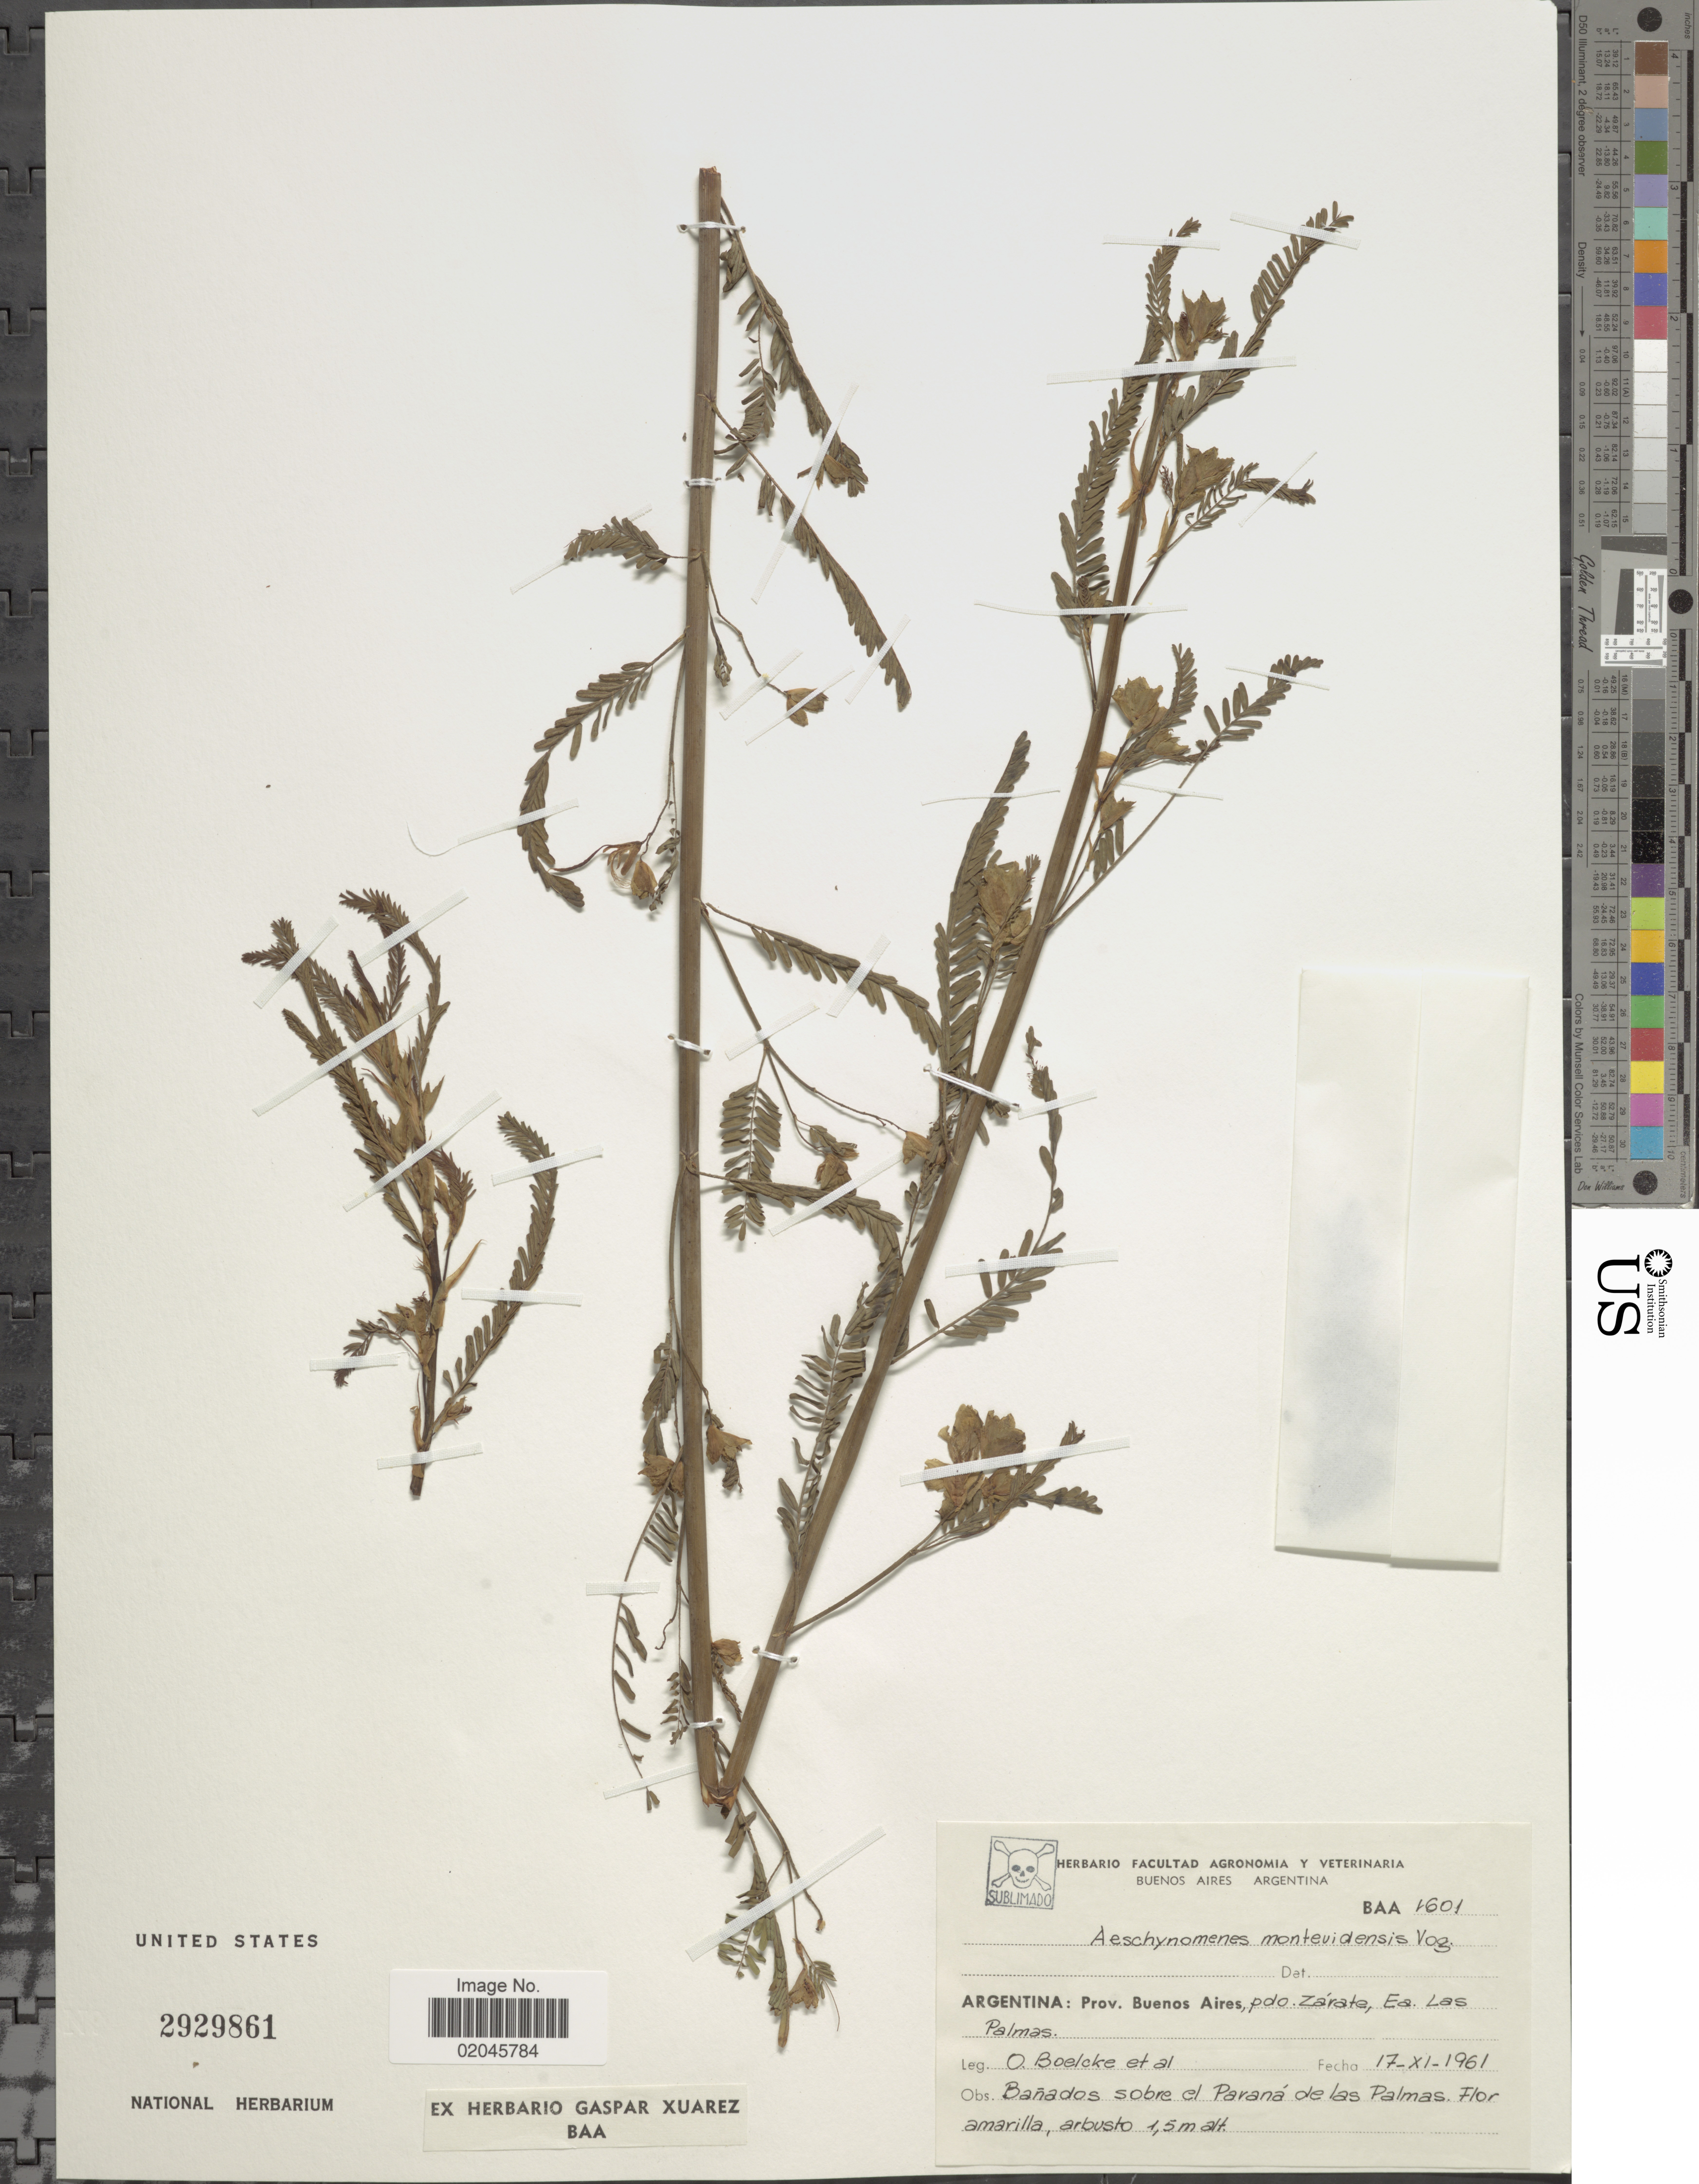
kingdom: Plantae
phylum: Tracheophyta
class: Magnoliopsida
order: Fabales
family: Fabaceae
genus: Aeschynomene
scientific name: Aeschynomene montevidensis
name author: Vogel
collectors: O. Boelcke & et al.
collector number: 1601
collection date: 1961-11-17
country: Argentina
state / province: Buenos Aires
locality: Pdo. Zarate, Ea. Las Palmas, Banados sobre el Parana de las Palmas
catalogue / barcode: US 2929861